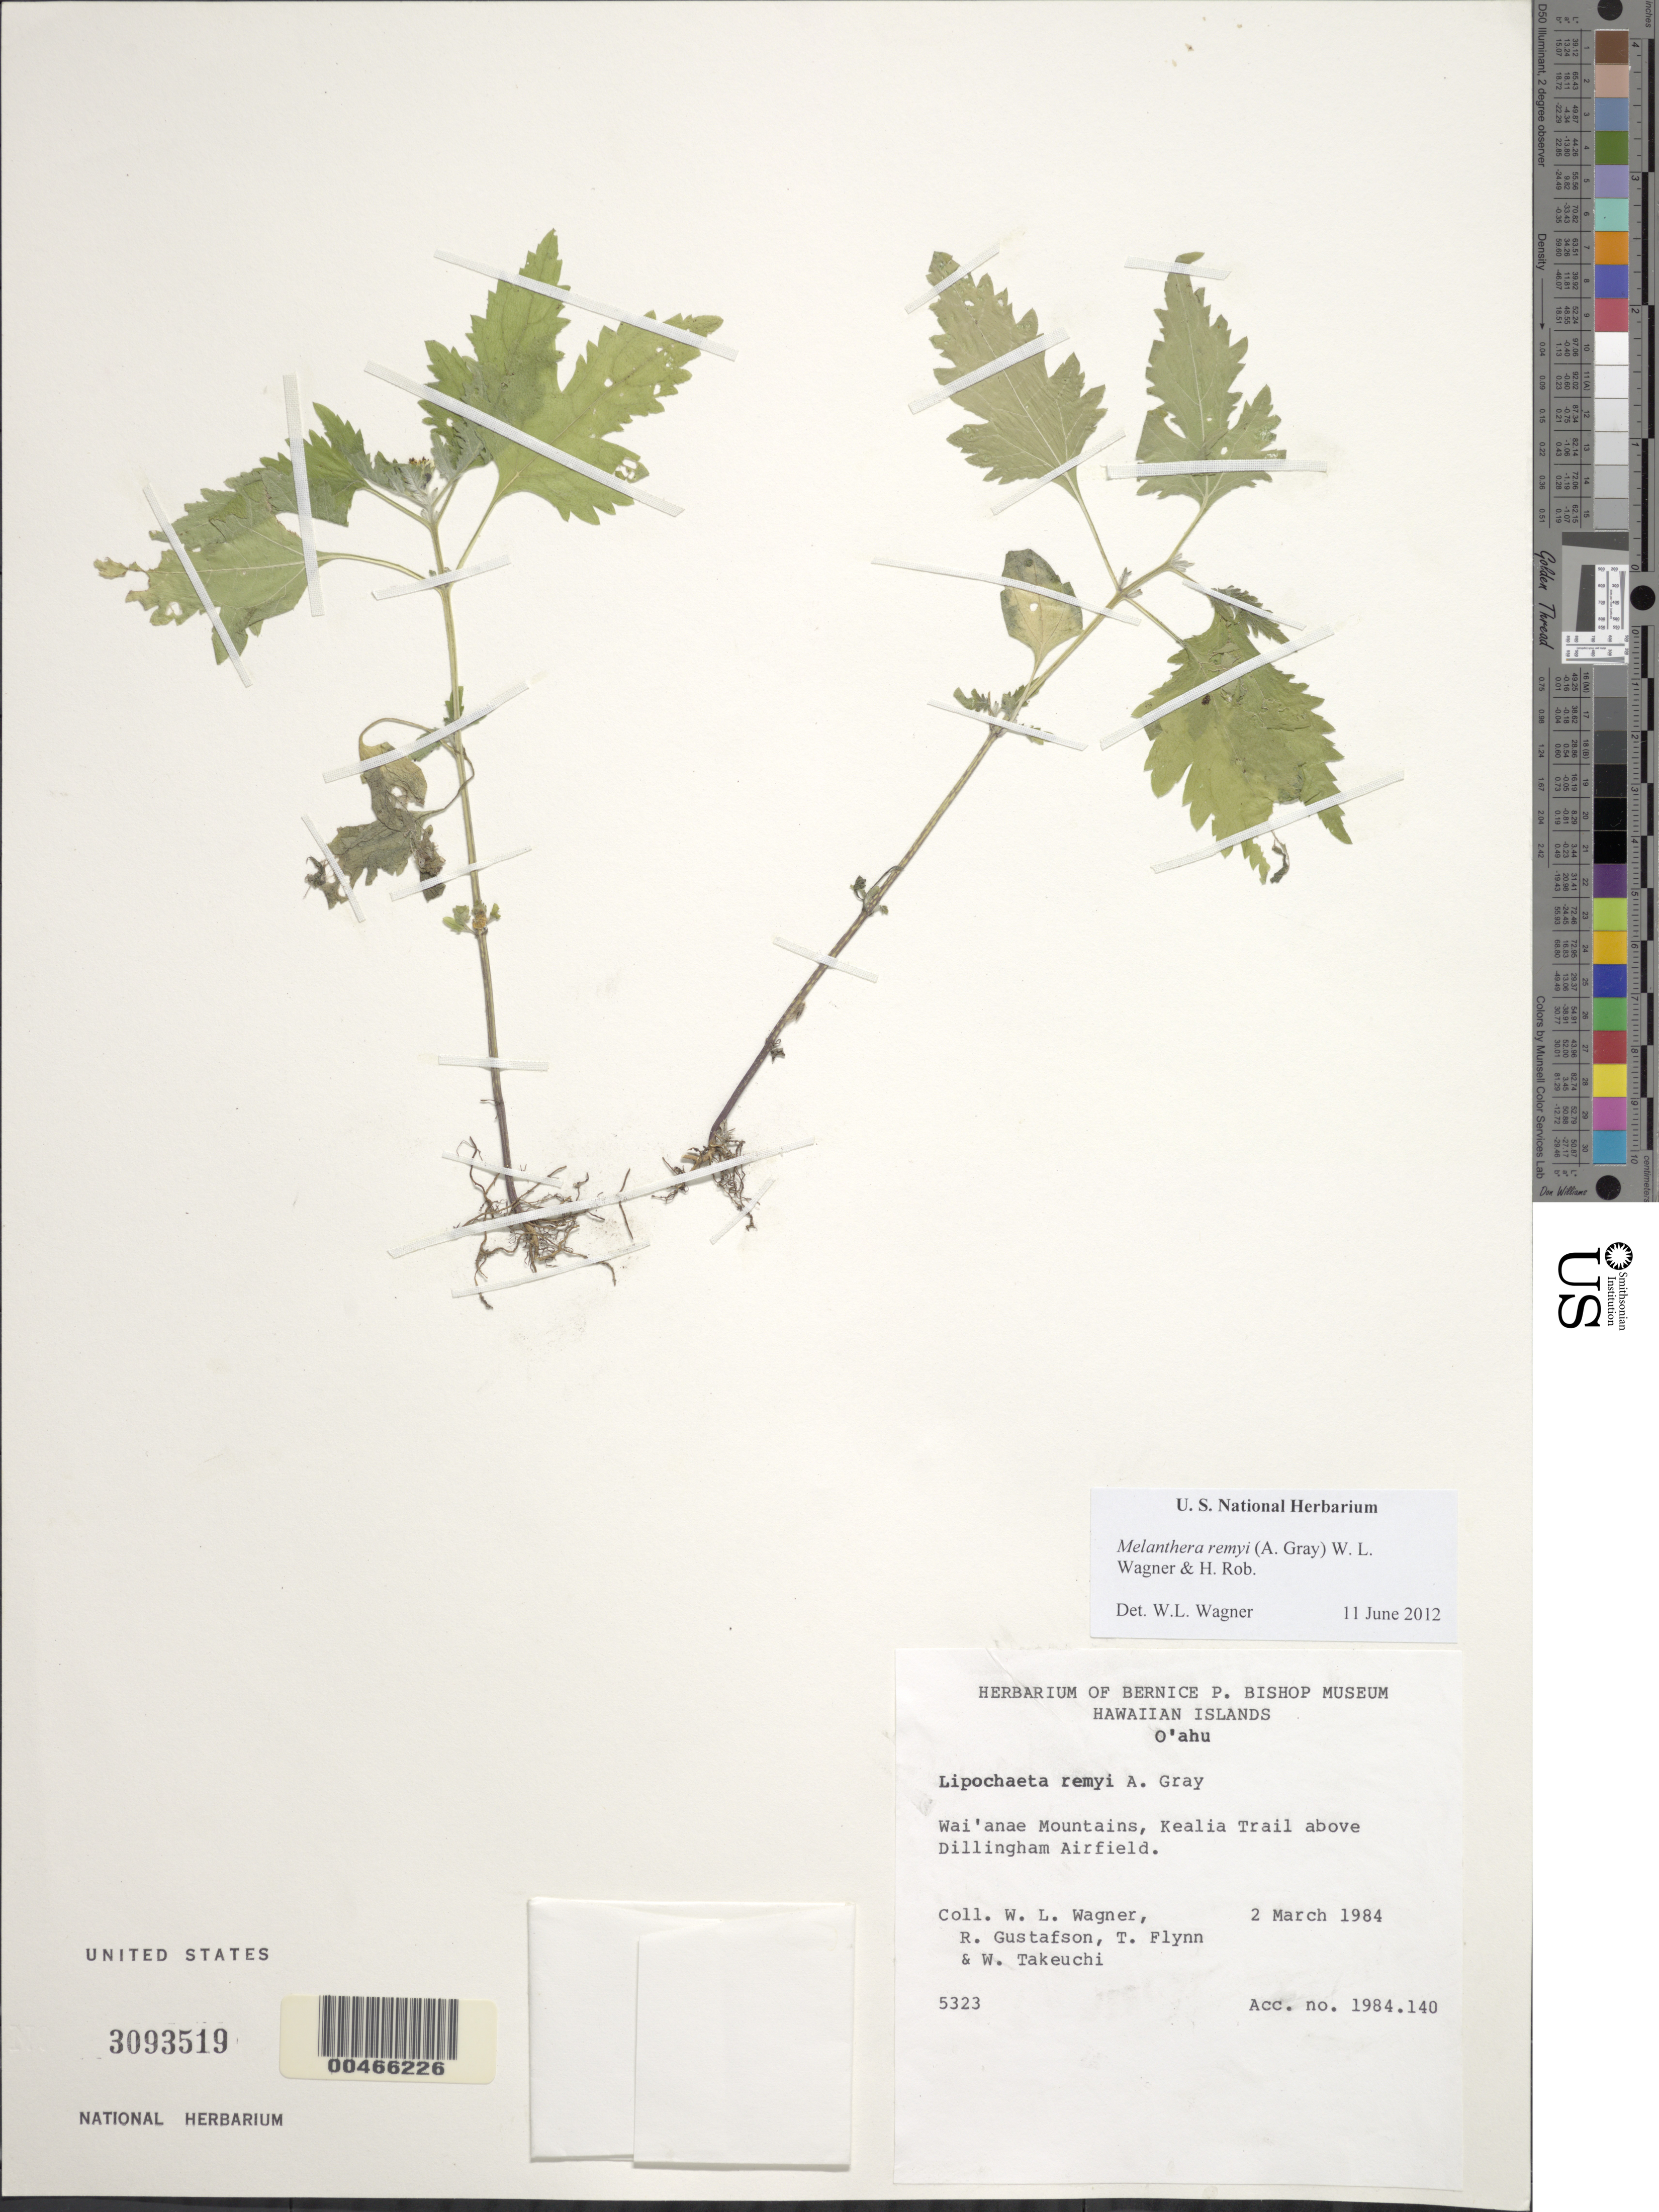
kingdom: Plantae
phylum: Tracheophyta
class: Magnoliopsida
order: Asterales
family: Asteraceae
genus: Wollastonia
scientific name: Wollastonia remyi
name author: (A. Gray) Orchard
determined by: Wagner, W. L., (BOT), Smithsonian Institution - National Museum of Natural History (UNITED STATES)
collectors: W. L. Wagner, R. Gustafson, T. W. Flynn & W. N. Takeuchi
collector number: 5323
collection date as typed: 2 Mar 1984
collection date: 1984-03-02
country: United States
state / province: Hawaii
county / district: Honolulu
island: Oahu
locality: Wai'anae Mts., Kealia Trail above Dillingham Airfield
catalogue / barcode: US 3093519